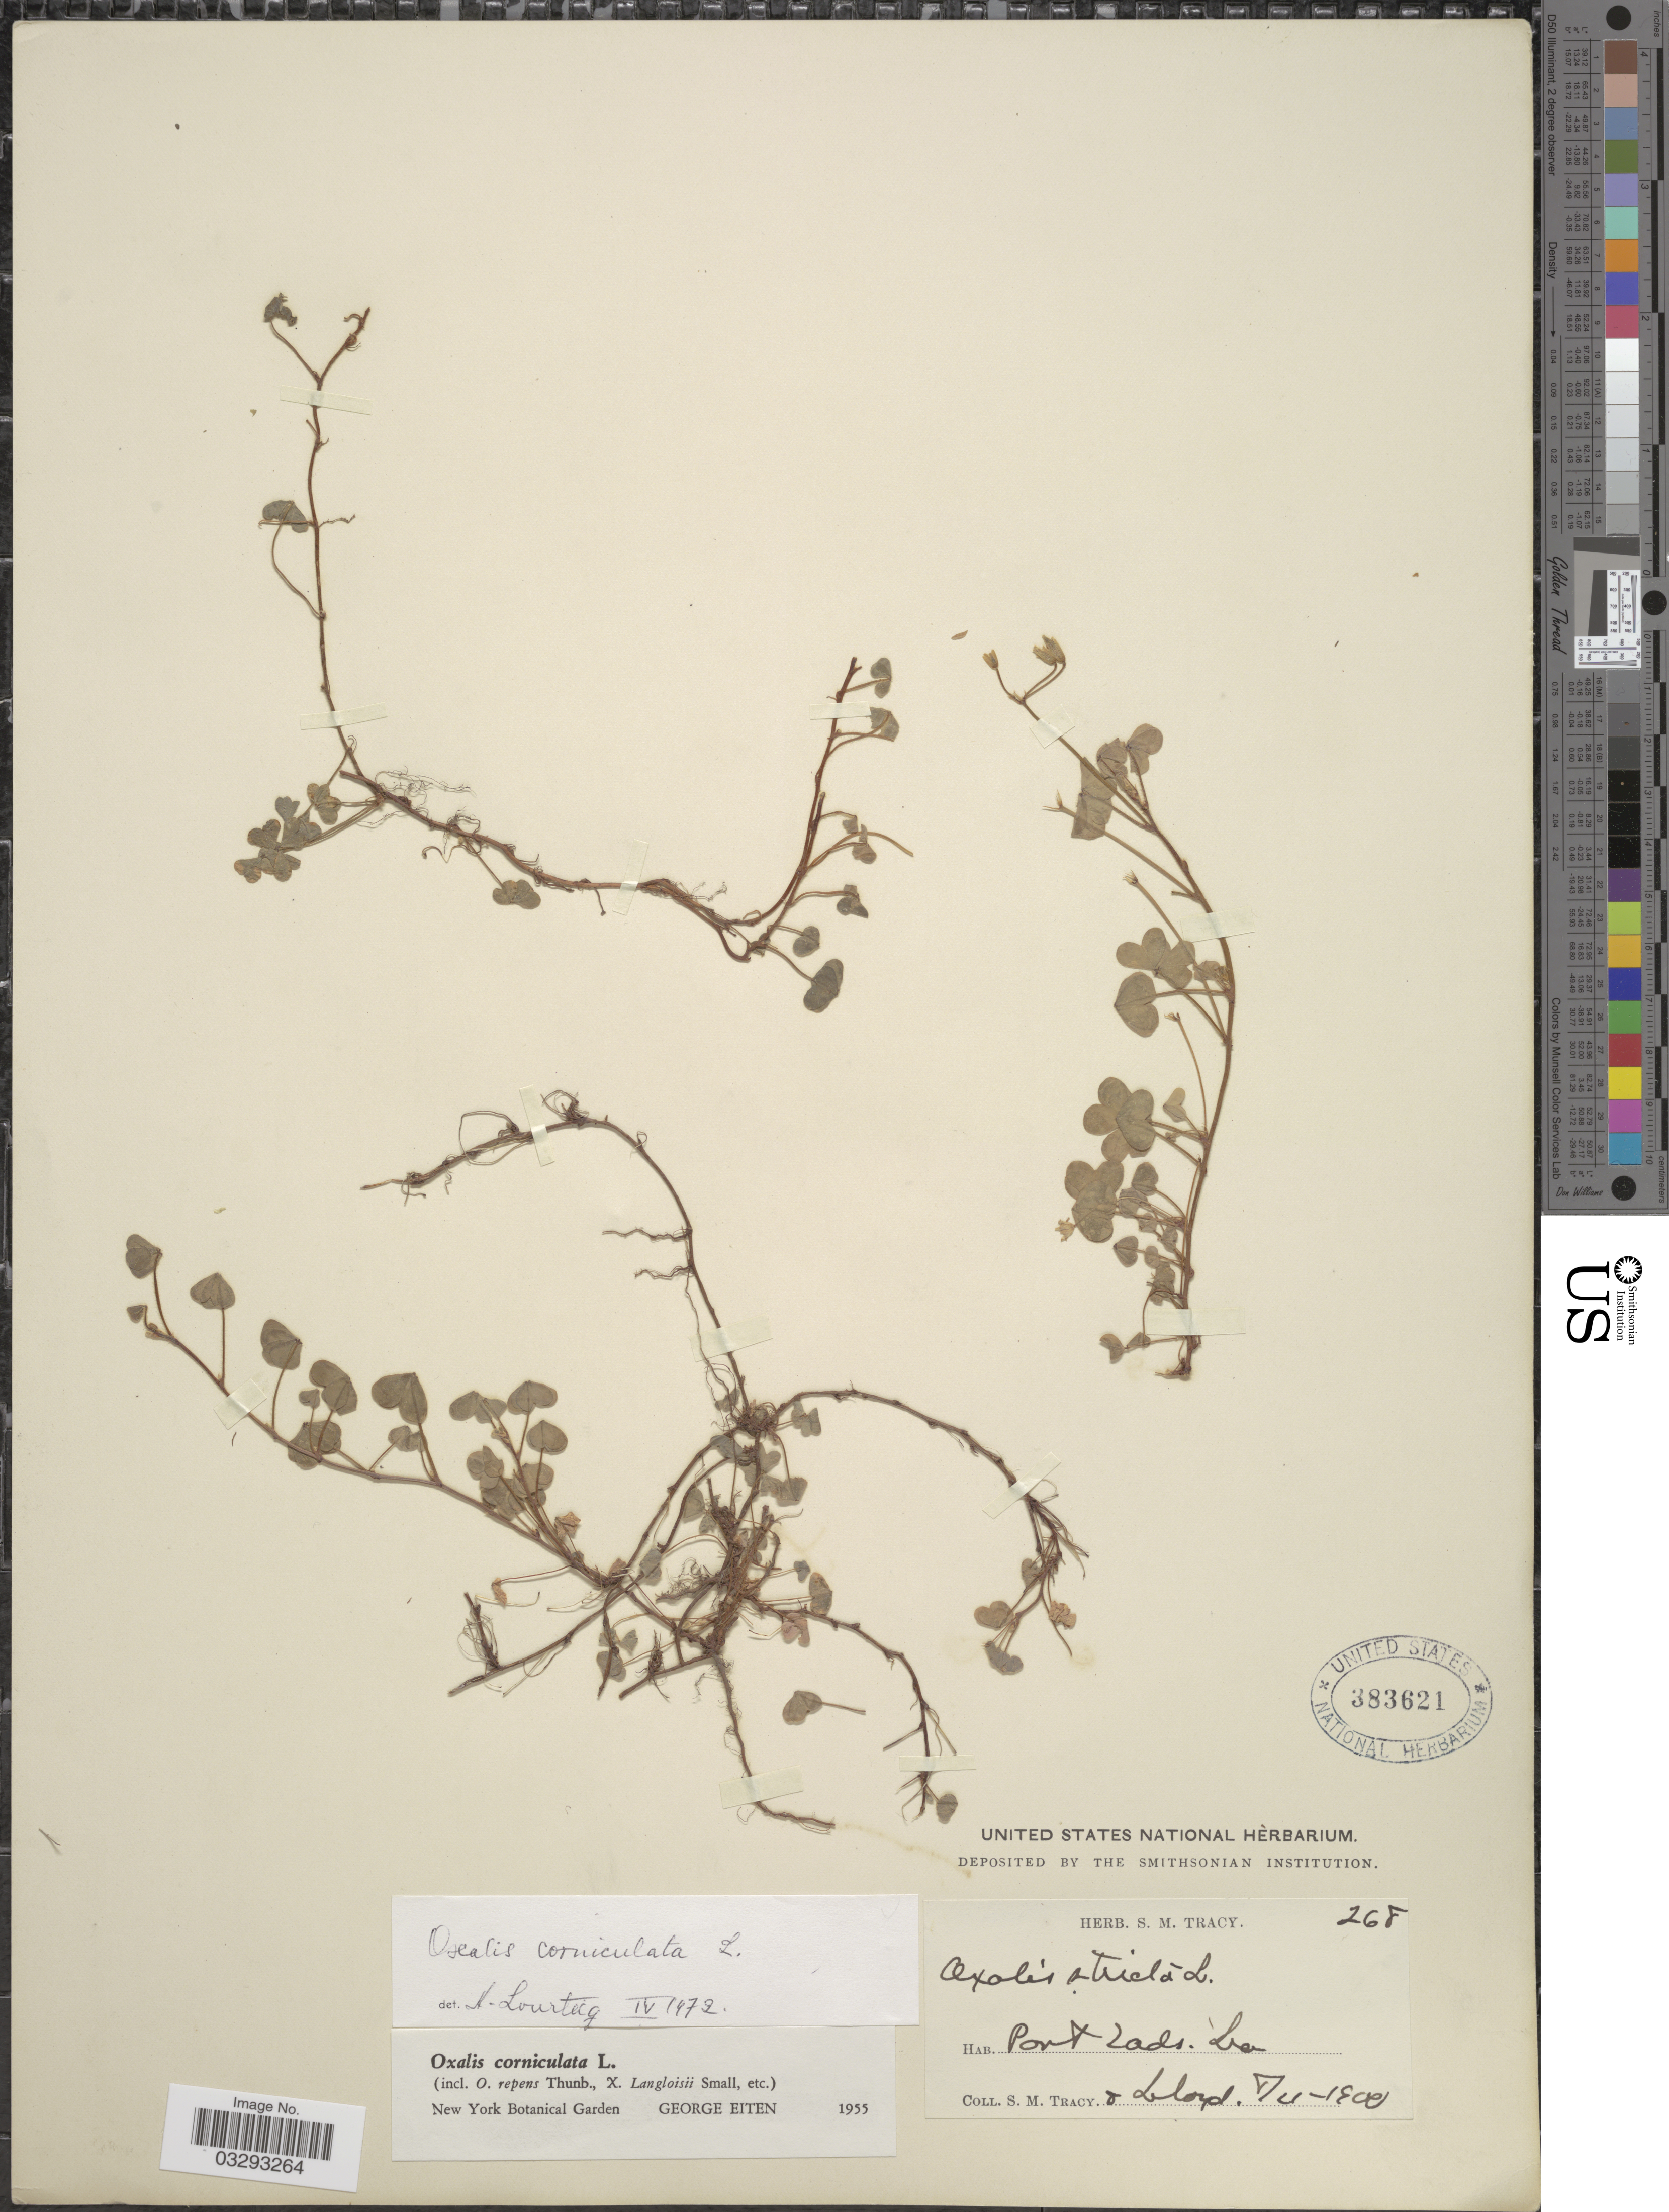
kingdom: Plantae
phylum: Tracheophyta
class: Magnoliopsida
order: Oxalidales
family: Oxalidaceae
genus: Oxalis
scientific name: Oxalis corniculata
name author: L.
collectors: S. M. Tracy & -- Lloyd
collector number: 268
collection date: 1900-12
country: United States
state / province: Louisiana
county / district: Plaquemines Parish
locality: Port Eads.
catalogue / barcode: US 383621